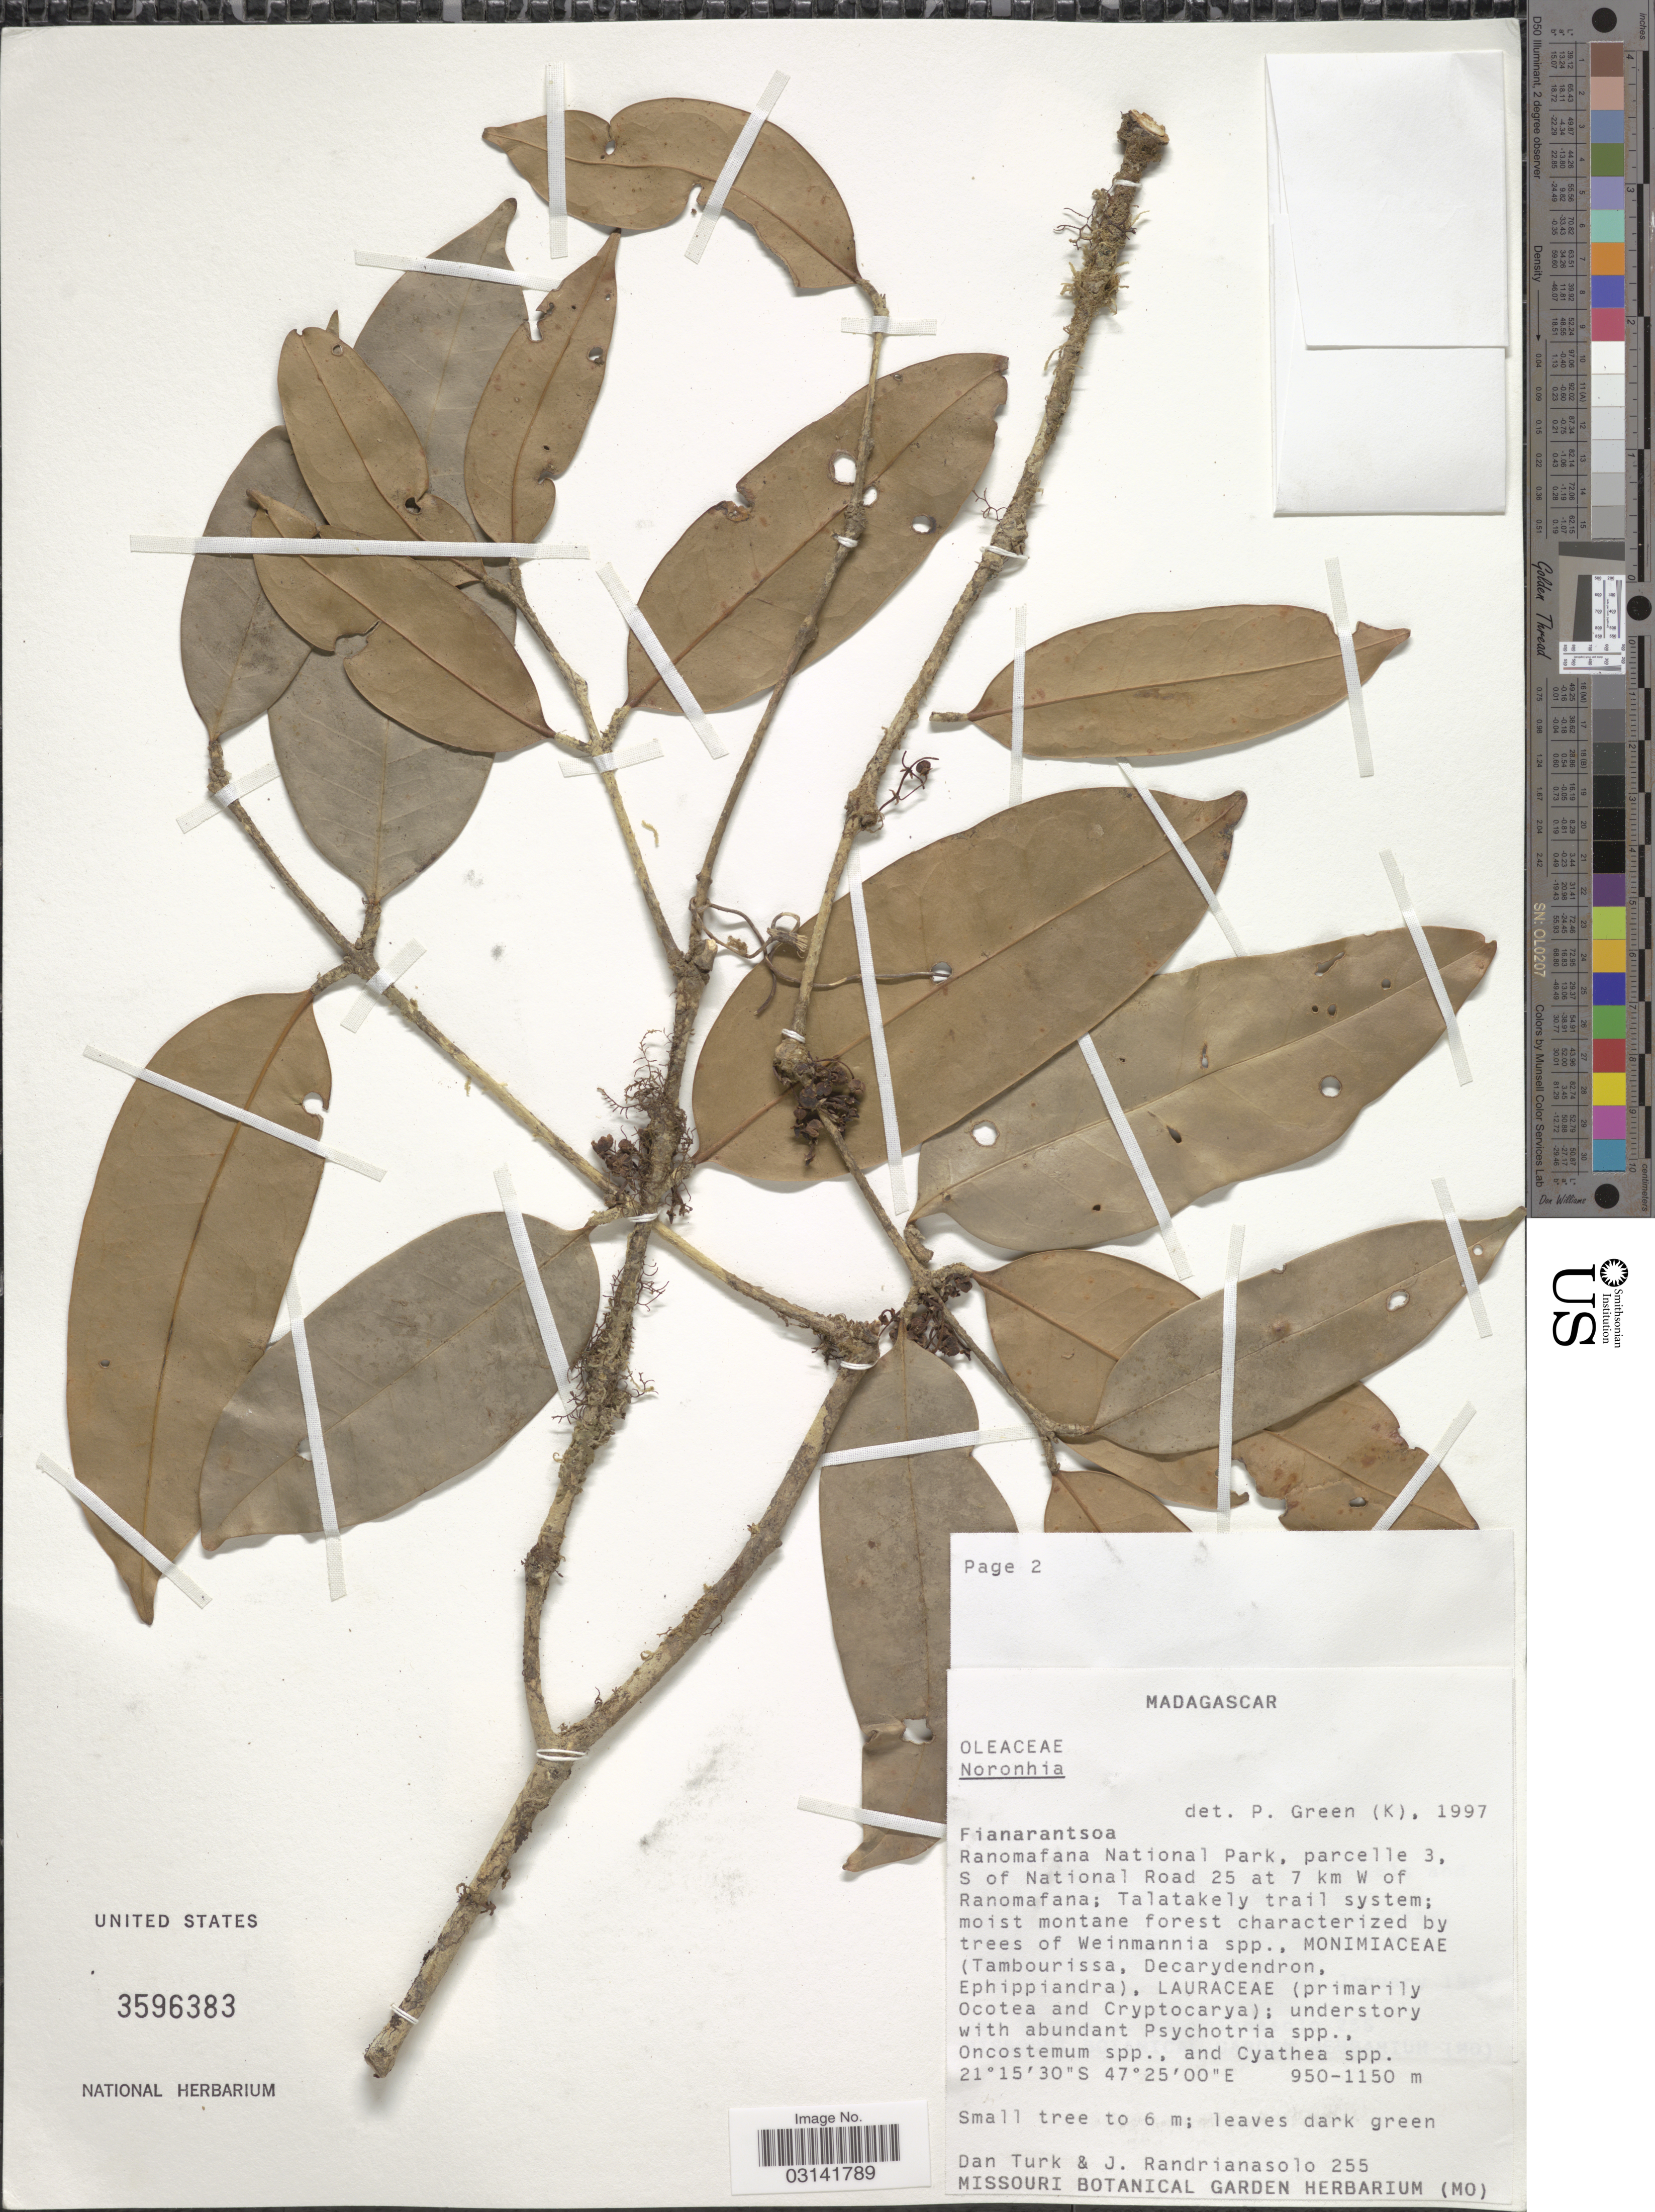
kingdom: Plantae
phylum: Tracheophyta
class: Magnoliopsida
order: Lamiales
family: Oleaceae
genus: Noronhia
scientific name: Noronhia sp.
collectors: D. Turk & J. Randrianasolo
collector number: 255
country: Madagascar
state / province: Vatovavy Fitovinany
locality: Ranomafana National Park, parcelle 3, S of National Road 25 at 7 km W of Ranomafana; Talatakely trail system.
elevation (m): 950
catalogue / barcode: US 3596383